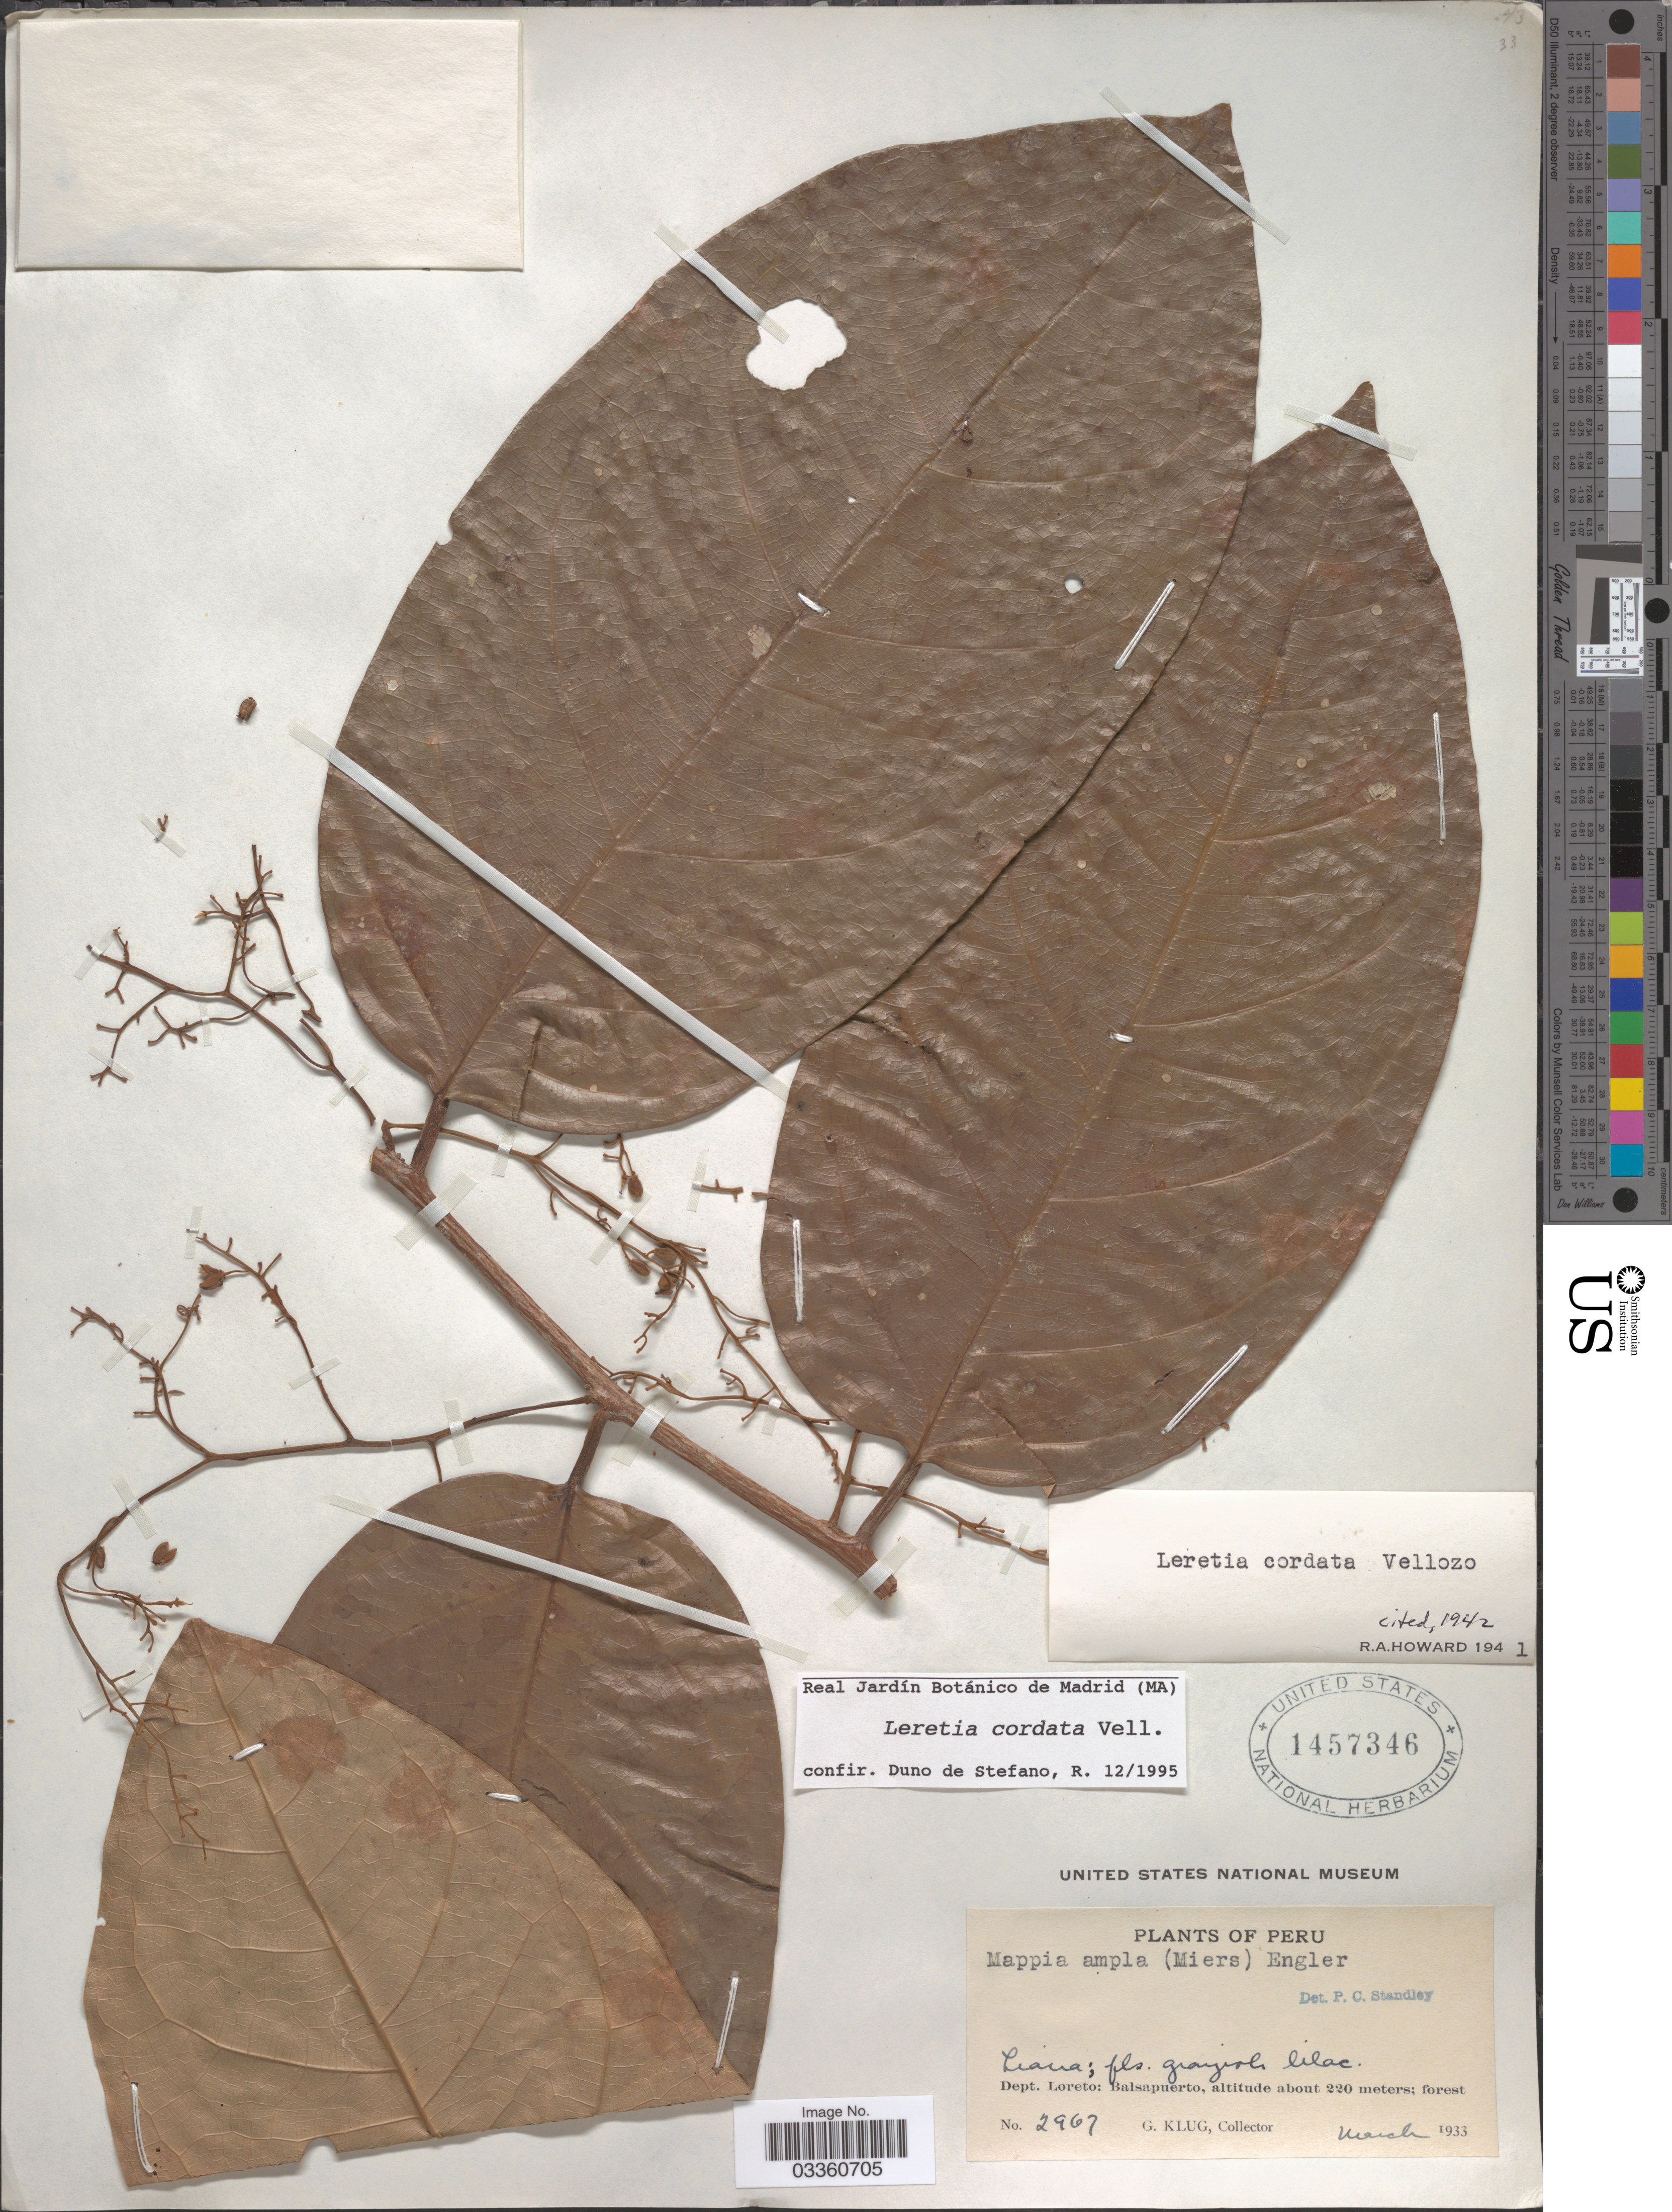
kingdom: Plantae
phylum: Tracheophyta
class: Magnoliopsida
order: Icacinales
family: Icacinaceae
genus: Leretia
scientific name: Leretia cordata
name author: Vell.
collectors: G. Klug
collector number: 2967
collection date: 1933-03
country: Peru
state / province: Loreto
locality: Dept. Loreto: Balsapuerto.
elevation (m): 220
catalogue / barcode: US 1457346